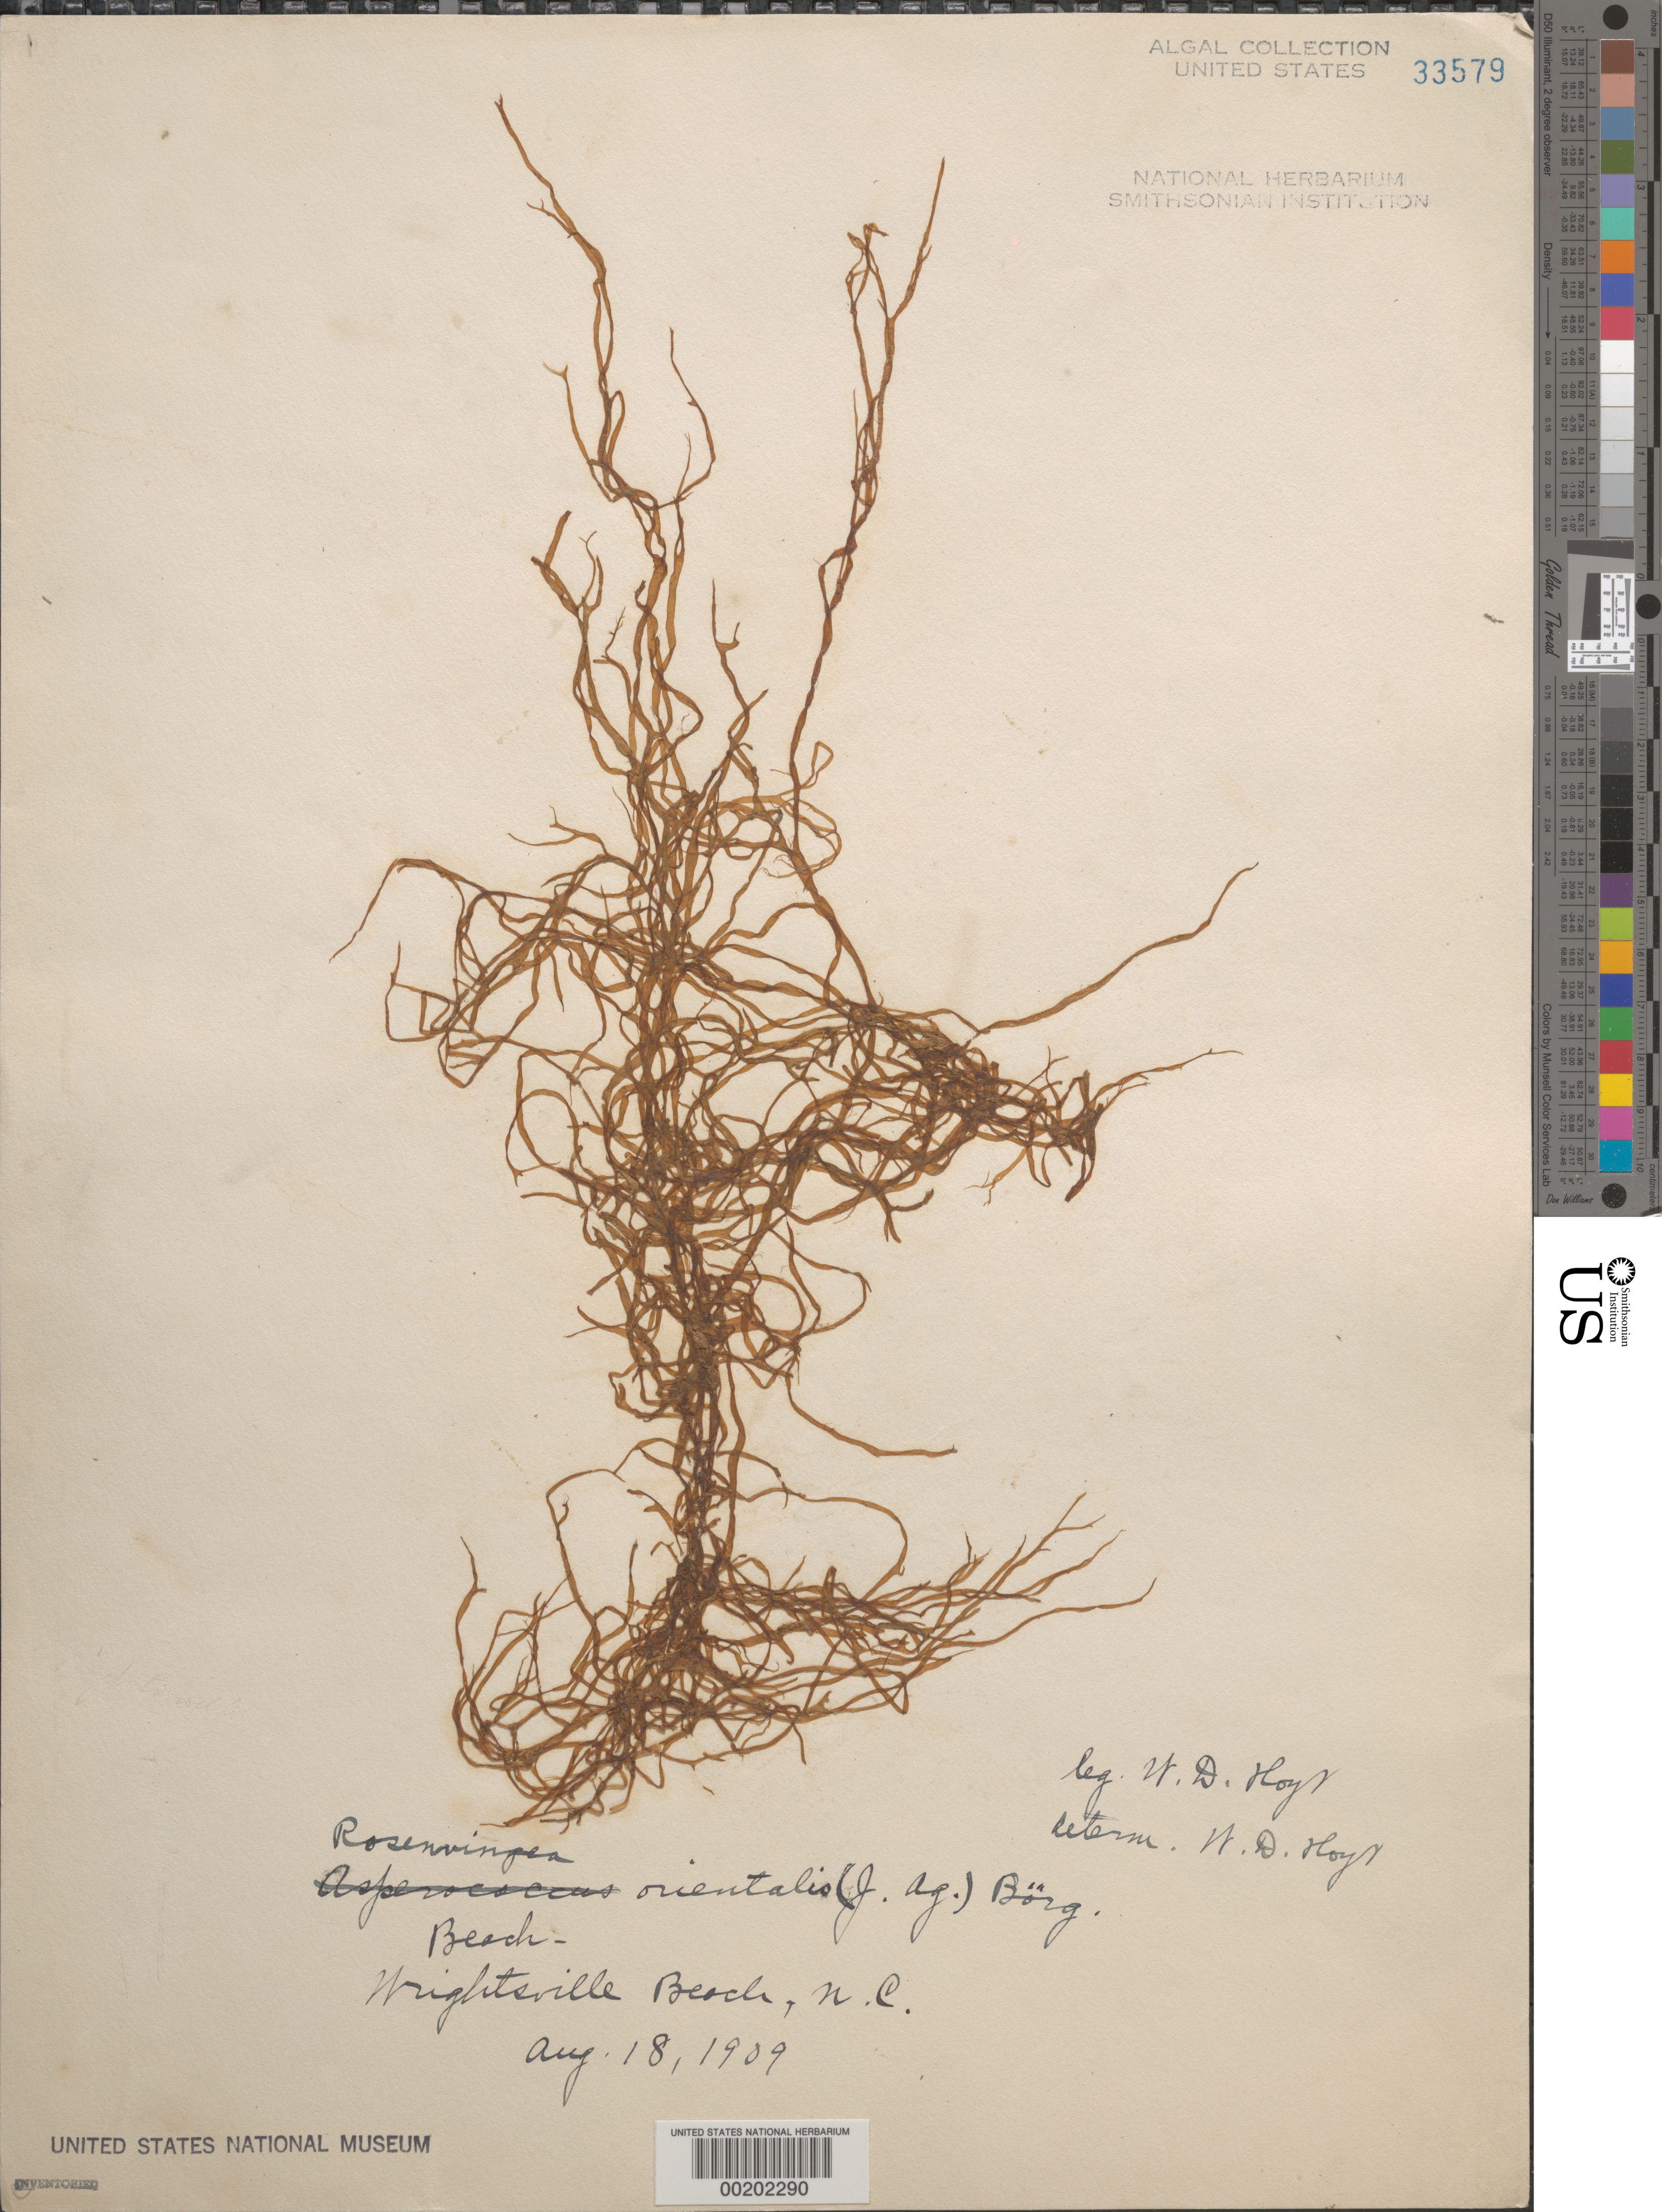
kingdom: Chromista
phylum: Ochrophyta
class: Phaeophyceae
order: Scytosiphonales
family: Scytosiphonaceae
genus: Rosenvingea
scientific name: Rosenvingea orientalis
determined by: Hoyt, W. D.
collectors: W. D. Hoyt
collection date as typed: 18 Aug 1909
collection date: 1909-08-18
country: United States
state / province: North Carolina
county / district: Carteret County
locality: Wrightsville Beach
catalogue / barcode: US 33579